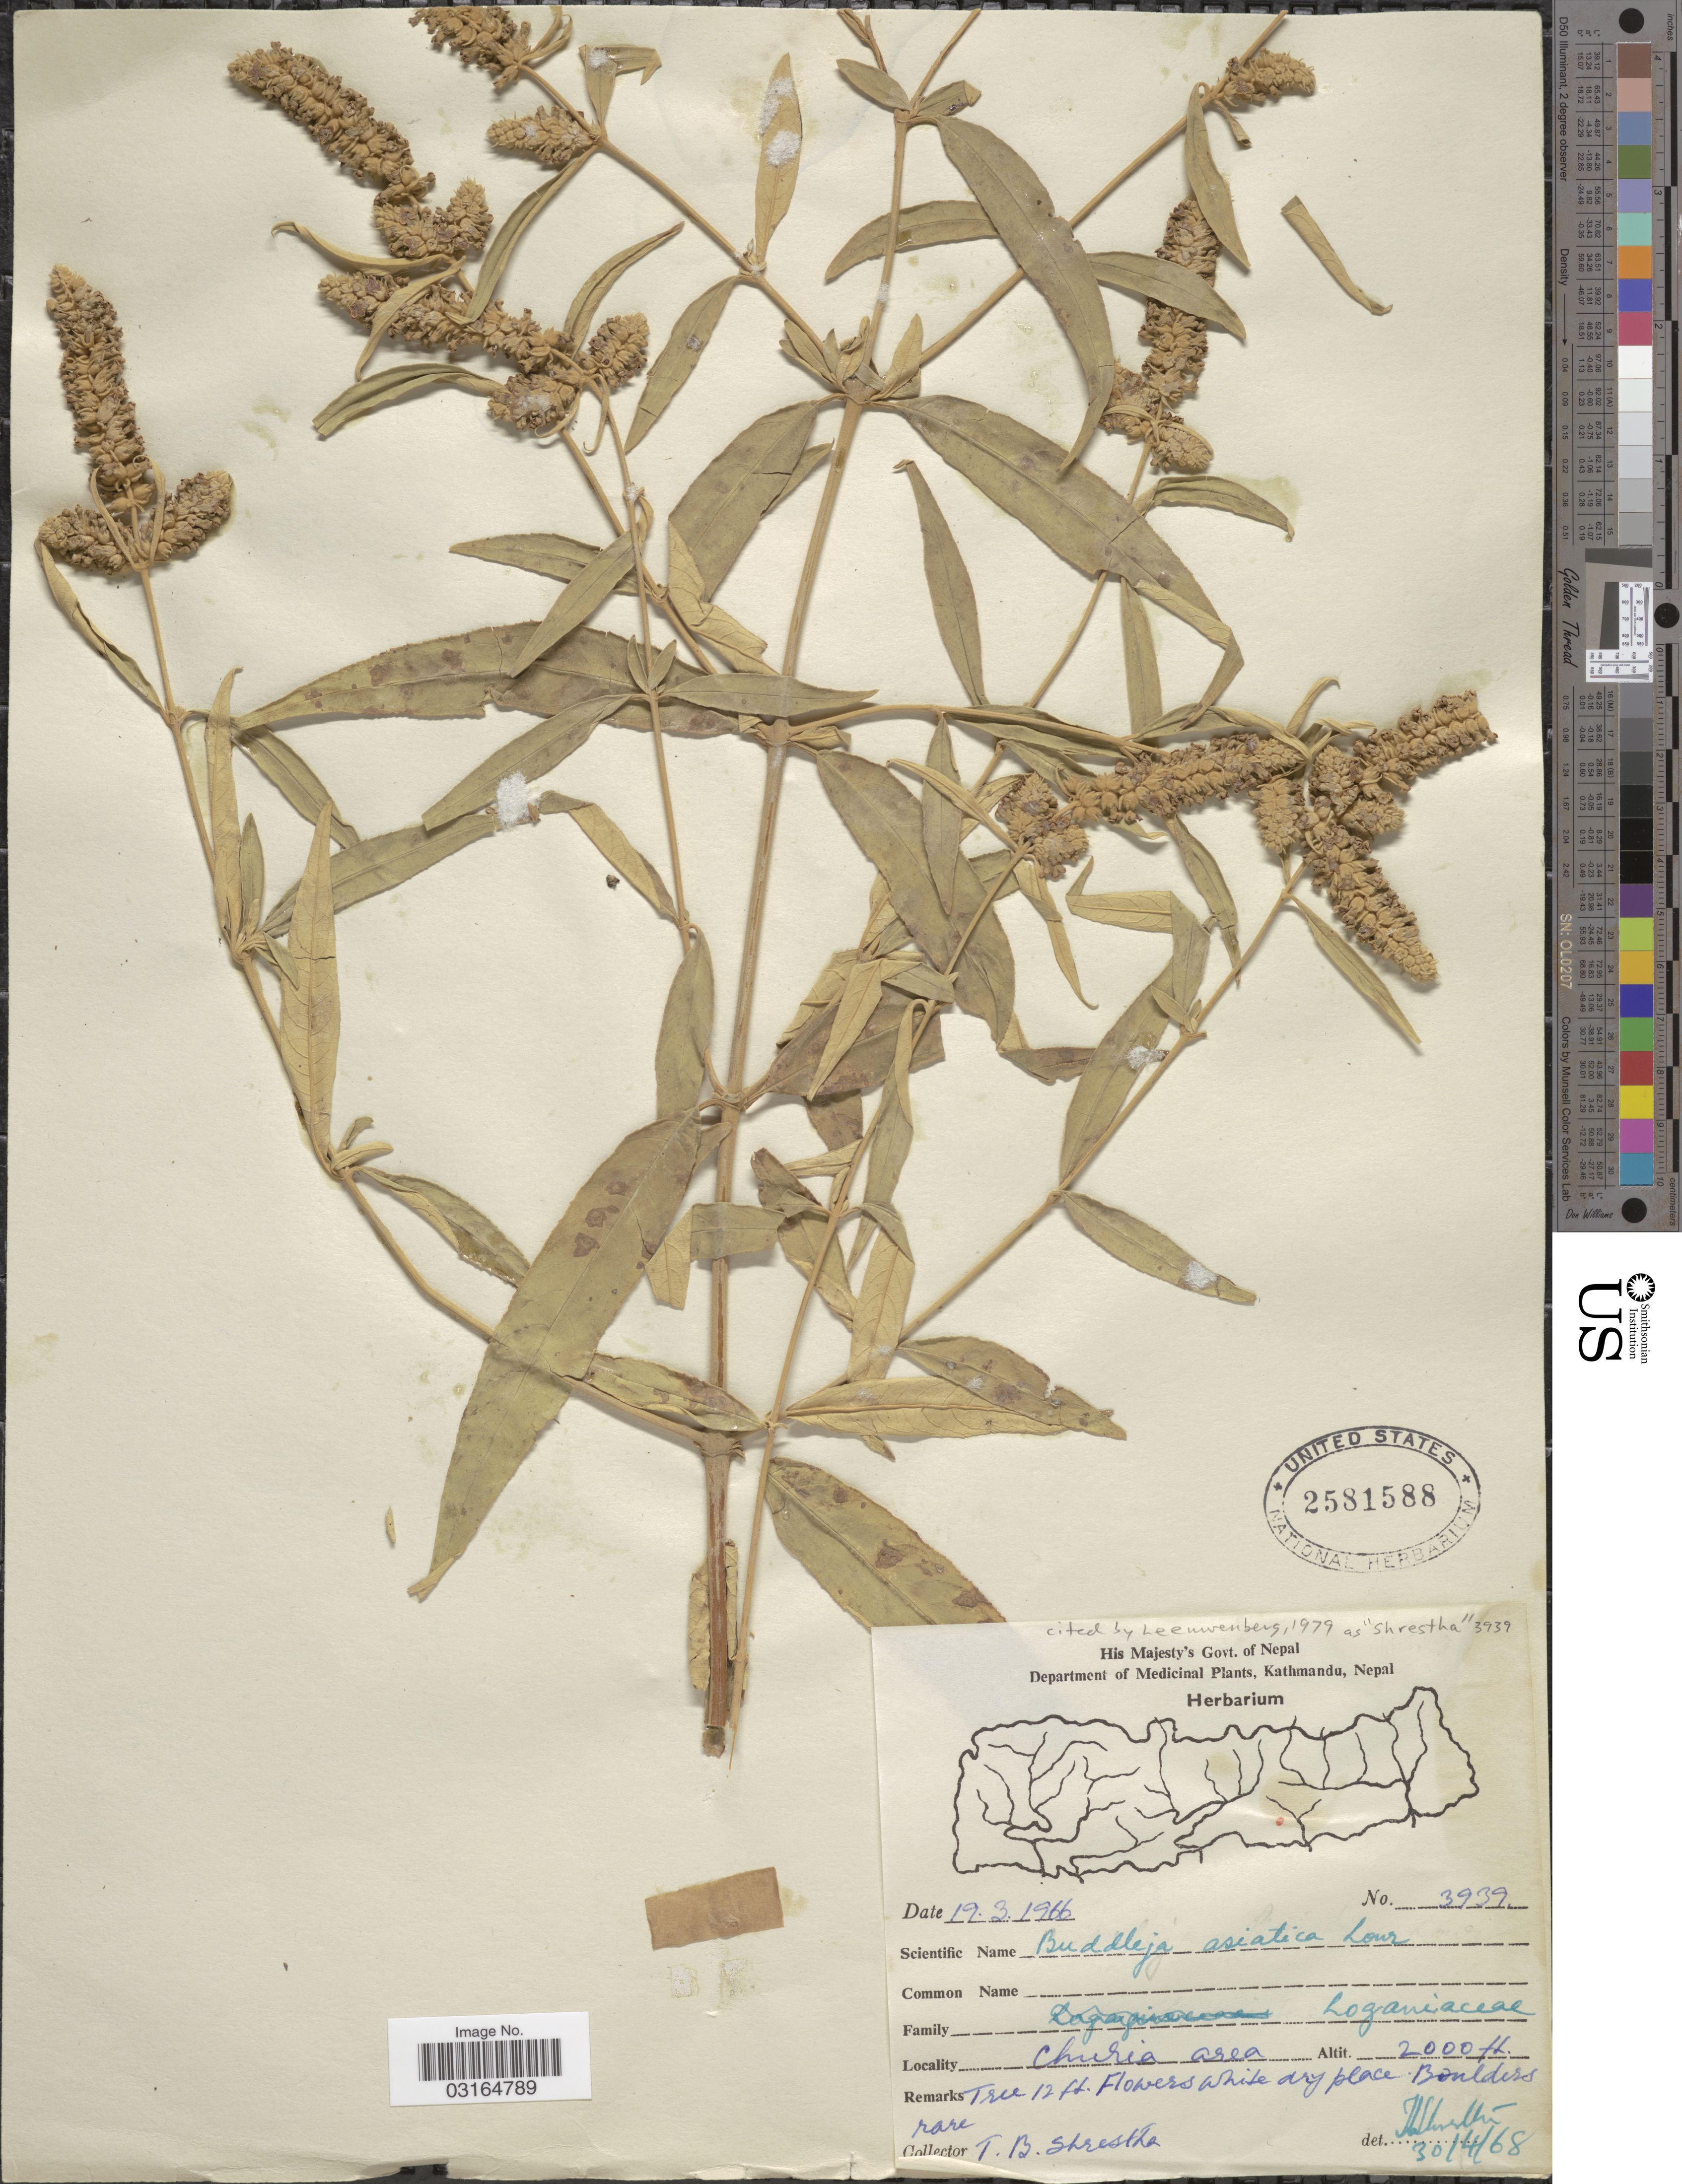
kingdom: Plantae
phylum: Tracheophyta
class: Magnoliopsida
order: Lamiales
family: Scrophulariaceae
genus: Buddleja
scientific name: Buddleja asiatica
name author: Lour.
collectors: T. B. Shrestha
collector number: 3939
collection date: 1966-03-19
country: Nepal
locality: Churia area.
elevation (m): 610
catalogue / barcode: US 2581588